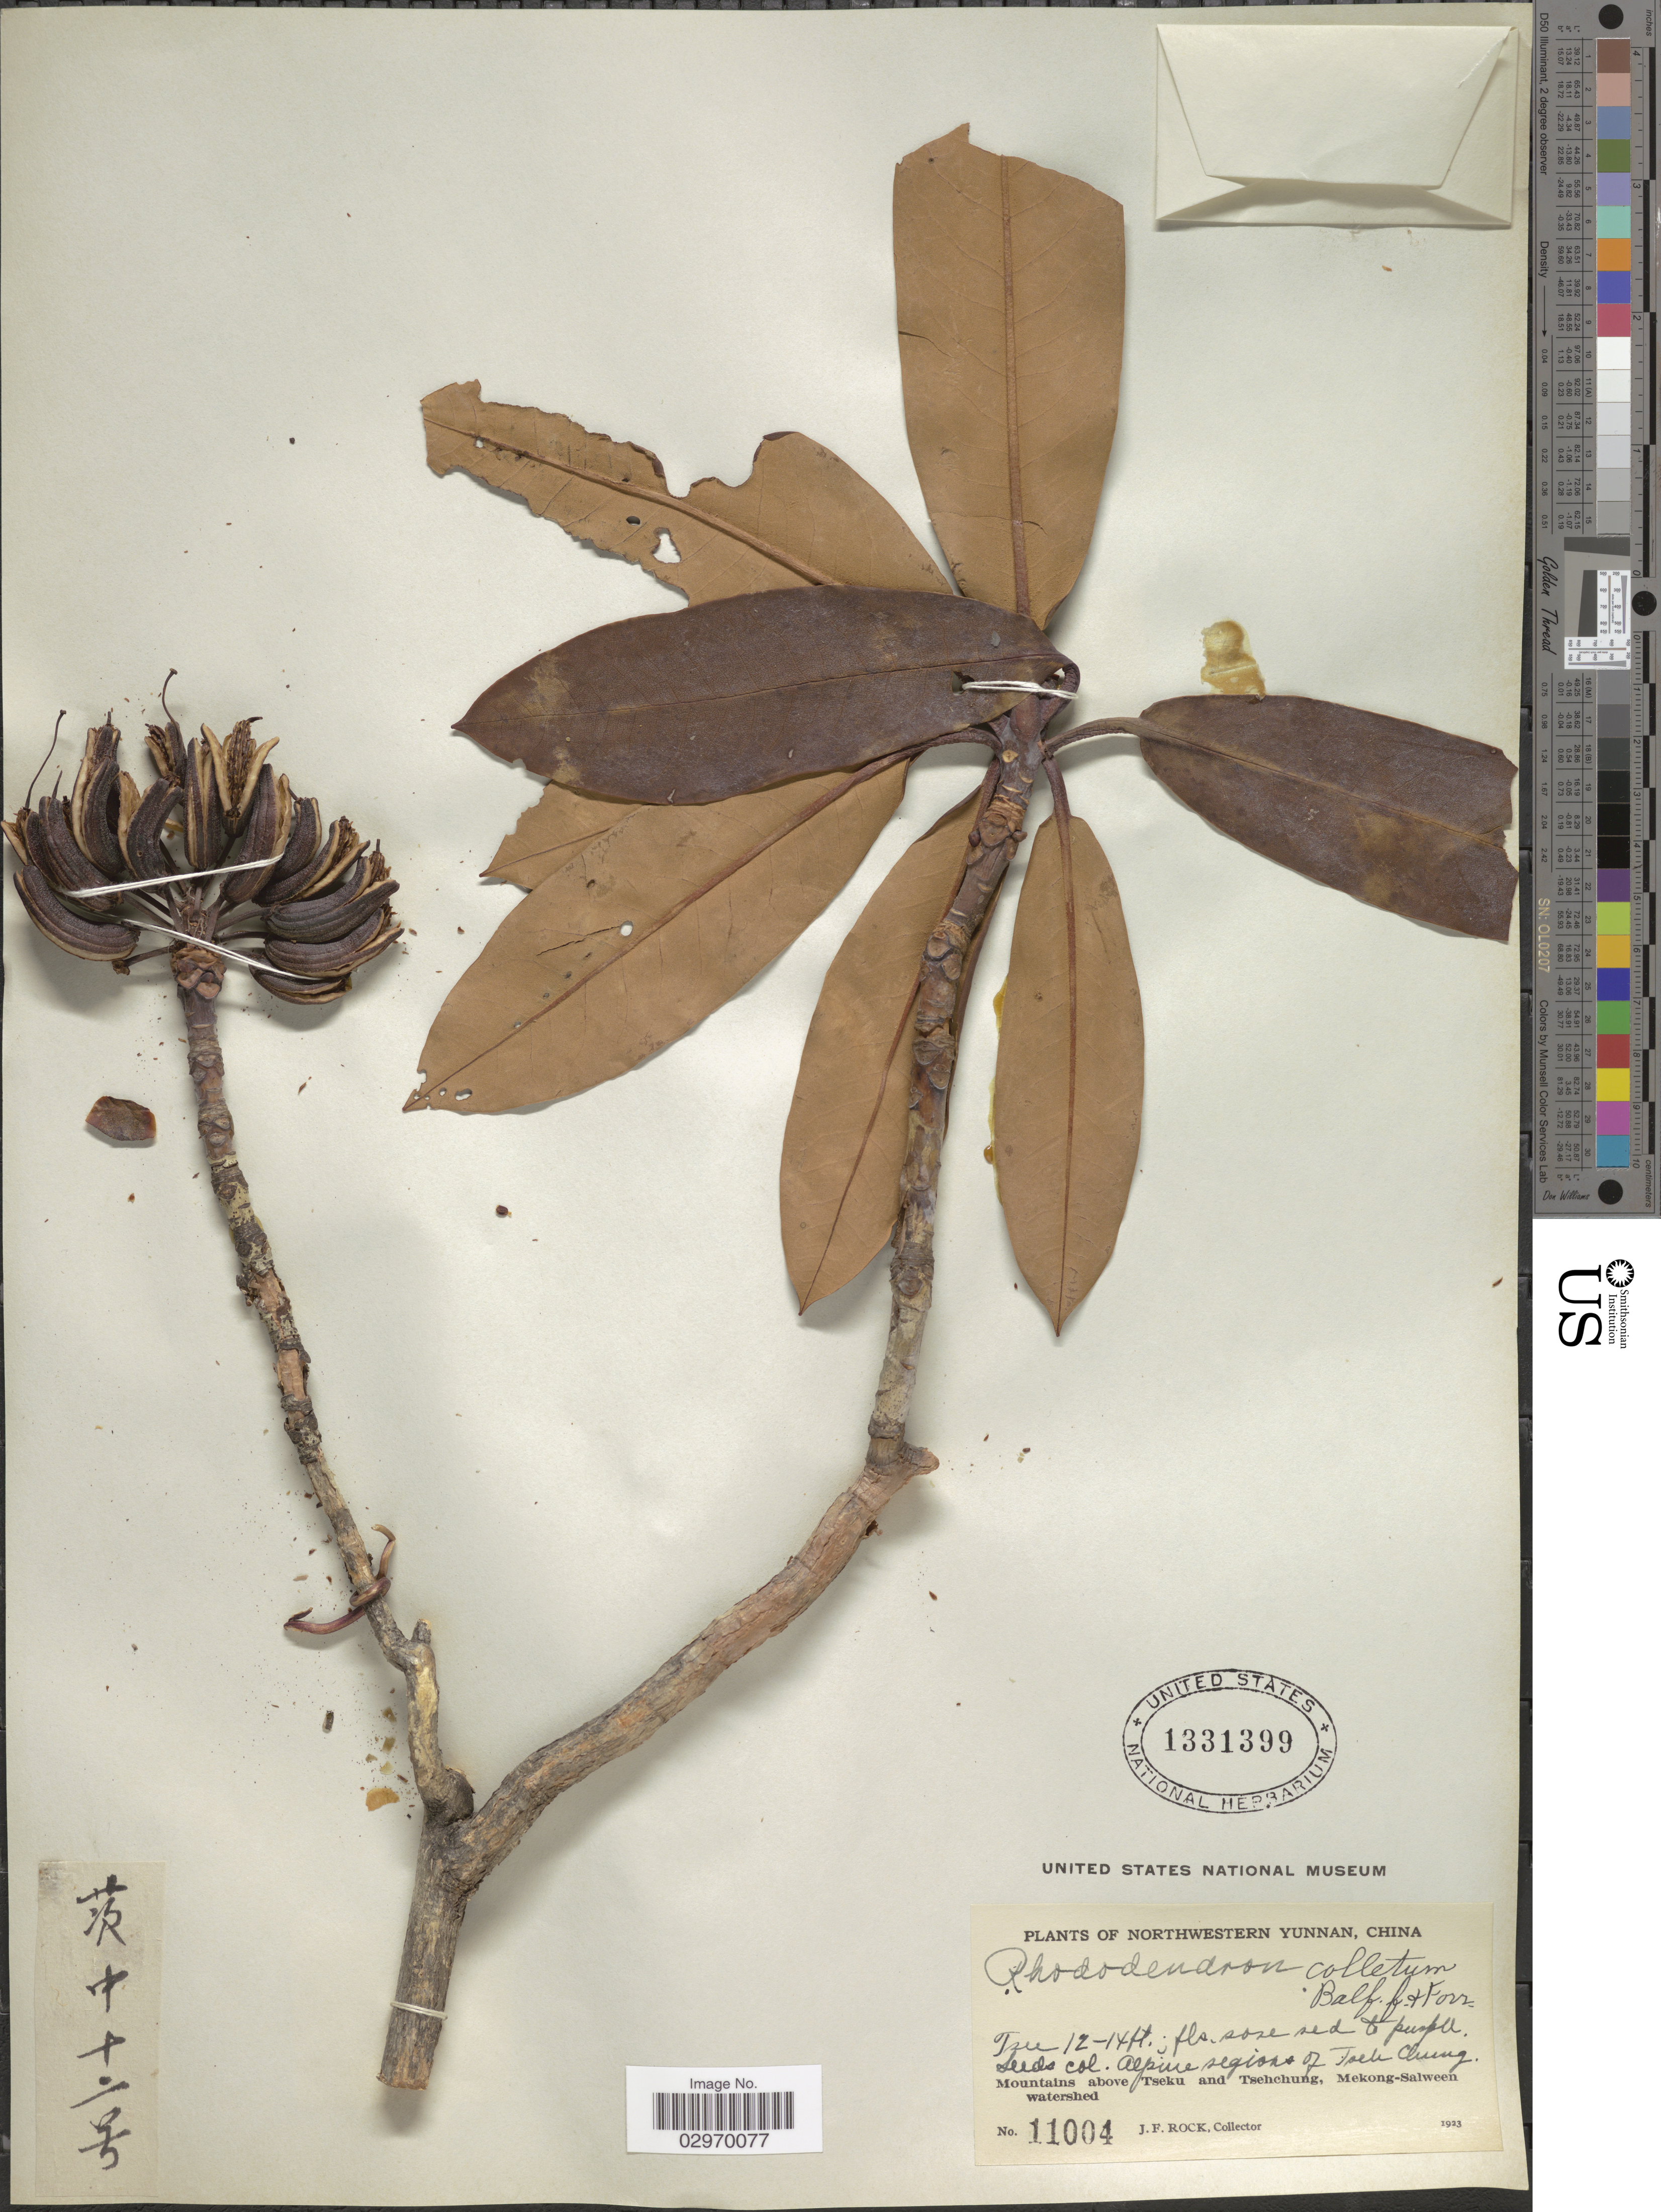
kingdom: Plantae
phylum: Tracheophyta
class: Magnoliopsida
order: Ericales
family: Ericaceae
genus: Rhododendron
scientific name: Rhododendron colletum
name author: Balf. f. & Forrest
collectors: J. Rock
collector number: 11004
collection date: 1923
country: China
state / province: Yunnan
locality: Northwestern Yunnan. Alpine regions of Tseh Chung. Mountains above Tseku and Tsechung, Mekong-Salween watershed.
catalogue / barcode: US 1331399